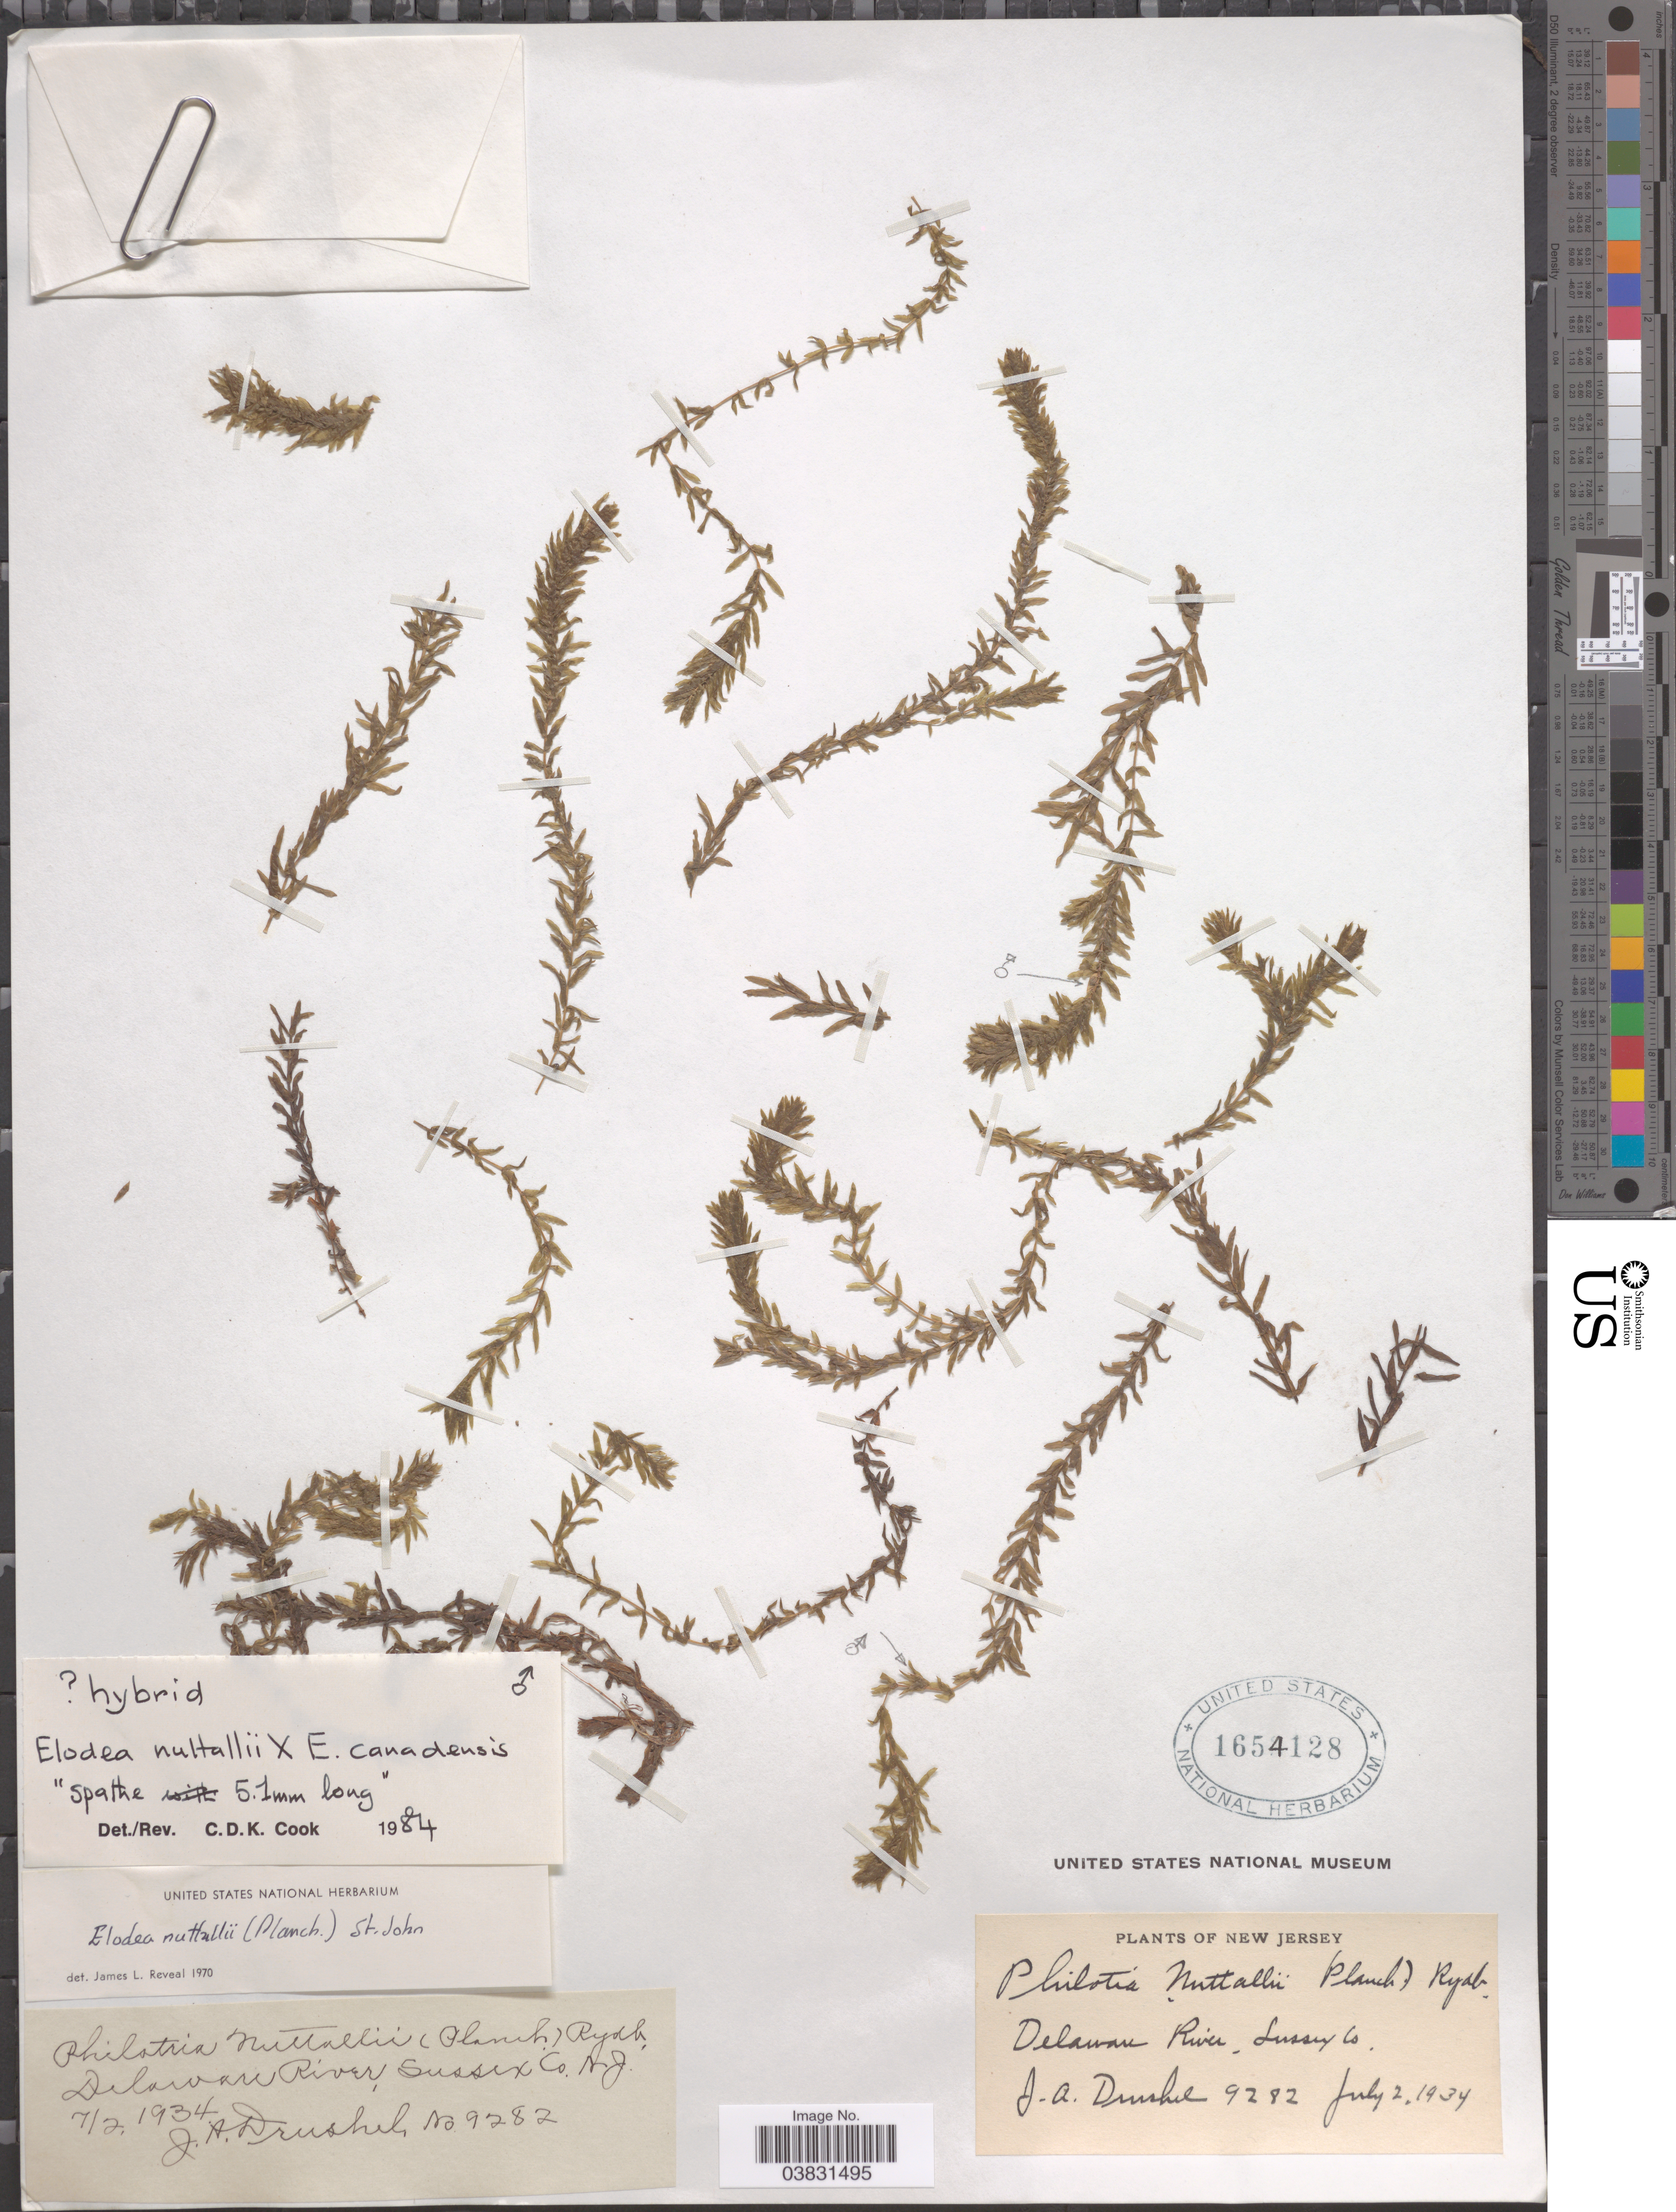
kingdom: Plantae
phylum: Tracheophyta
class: Liliopsida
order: Alismatales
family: Hydrocharitaceae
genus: Elodea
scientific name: Elodea nuttallii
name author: (Planch.) H. St. John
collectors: J. A. Drushel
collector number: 9282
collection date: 1934-07-02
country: United States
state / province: New Jersey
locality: Delaware River, Sussex Co.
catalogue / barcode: US 1654128